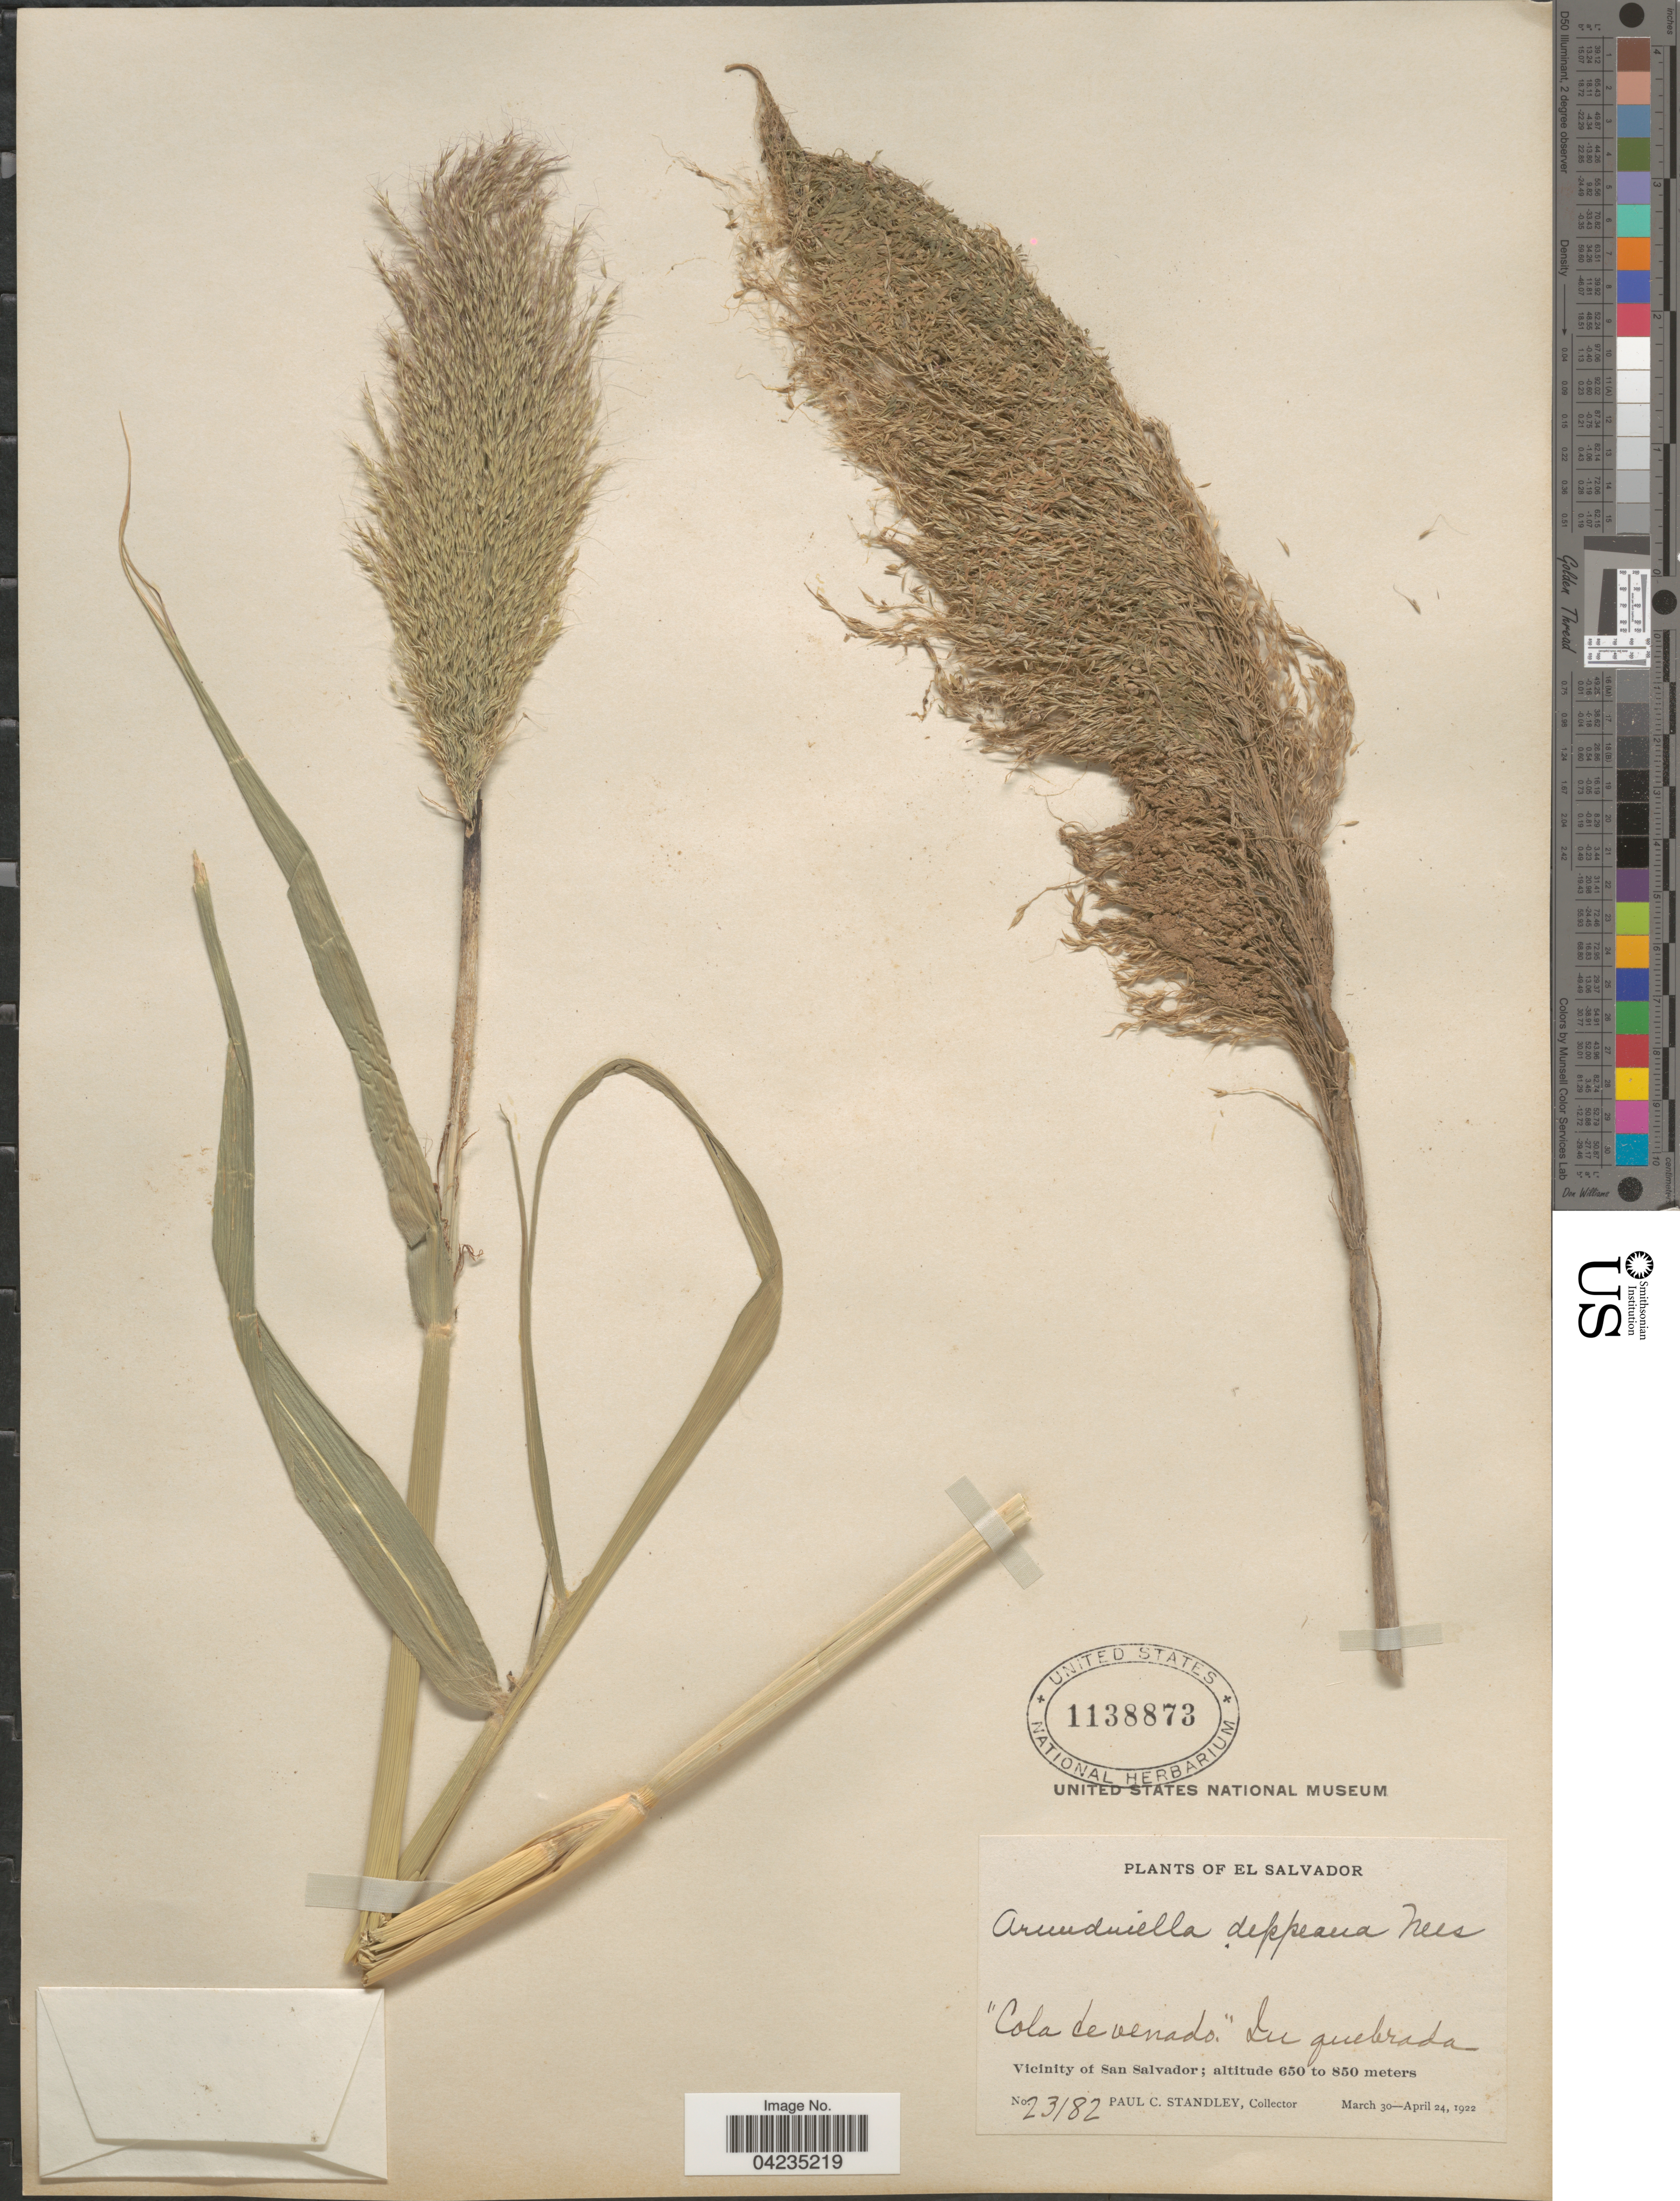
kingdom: Plantae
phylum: Tracheophyta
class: Liliopsida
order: Poales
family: Poaceae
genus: Arundinella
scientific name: Arundinella deppeana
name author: Nees ex Steud.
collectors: P. C. Standley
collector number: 23182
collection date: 1922-03-30/1922-04-24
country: El Salvador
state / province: San Salvador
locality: Vicinity of San Salvador.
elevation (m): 650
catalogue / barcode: US 1138873